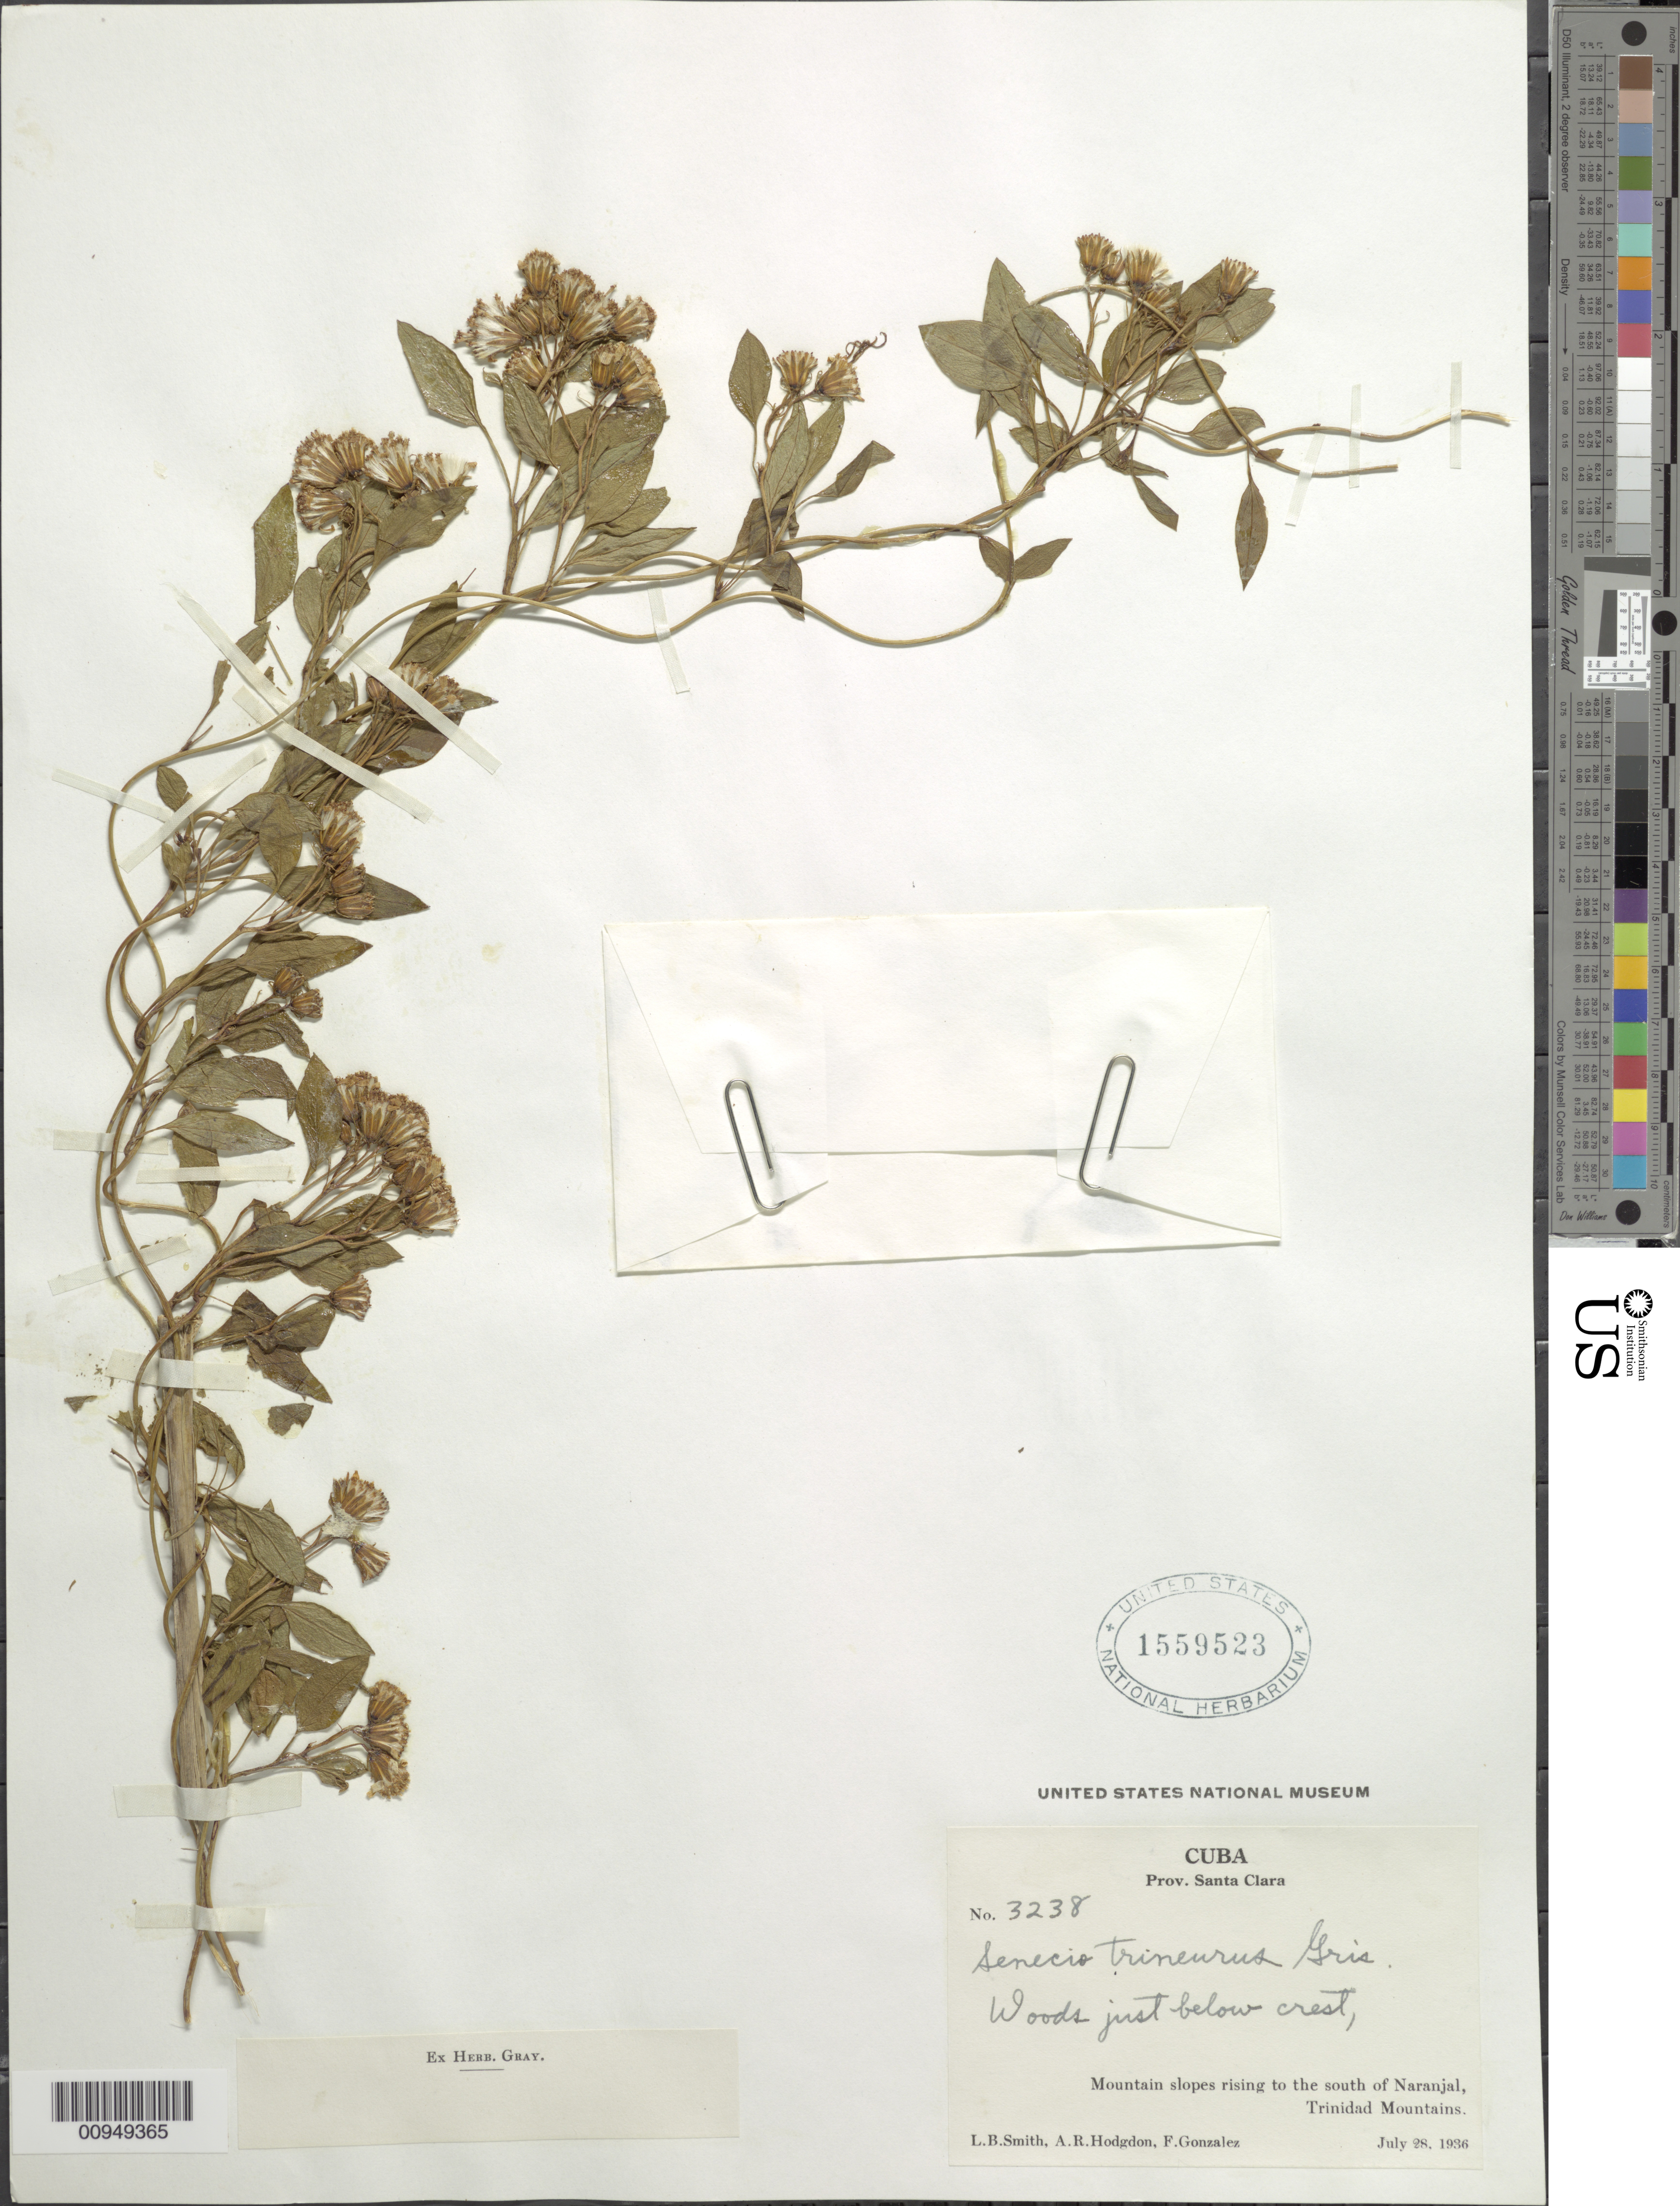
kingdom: Plantae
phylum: Tracheophyta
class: Magnoliopsida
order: Asterales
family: Asteraceae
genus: Sinosenecio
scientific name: Sinosenecio trinervius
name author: (M.C. Chang) B. Nord.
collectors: L. Smith, A. R. Hodgdon & F. Gonzalez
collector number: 3238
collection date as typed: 28 Jul 1936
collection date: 1936-07-28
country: Cuba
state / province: Las Villas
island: Cuba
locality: Woods just below crest of Mountain slopes rising to the south of Naranjal, Trinidad Mountains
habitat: Woods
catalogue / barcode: US 1559523